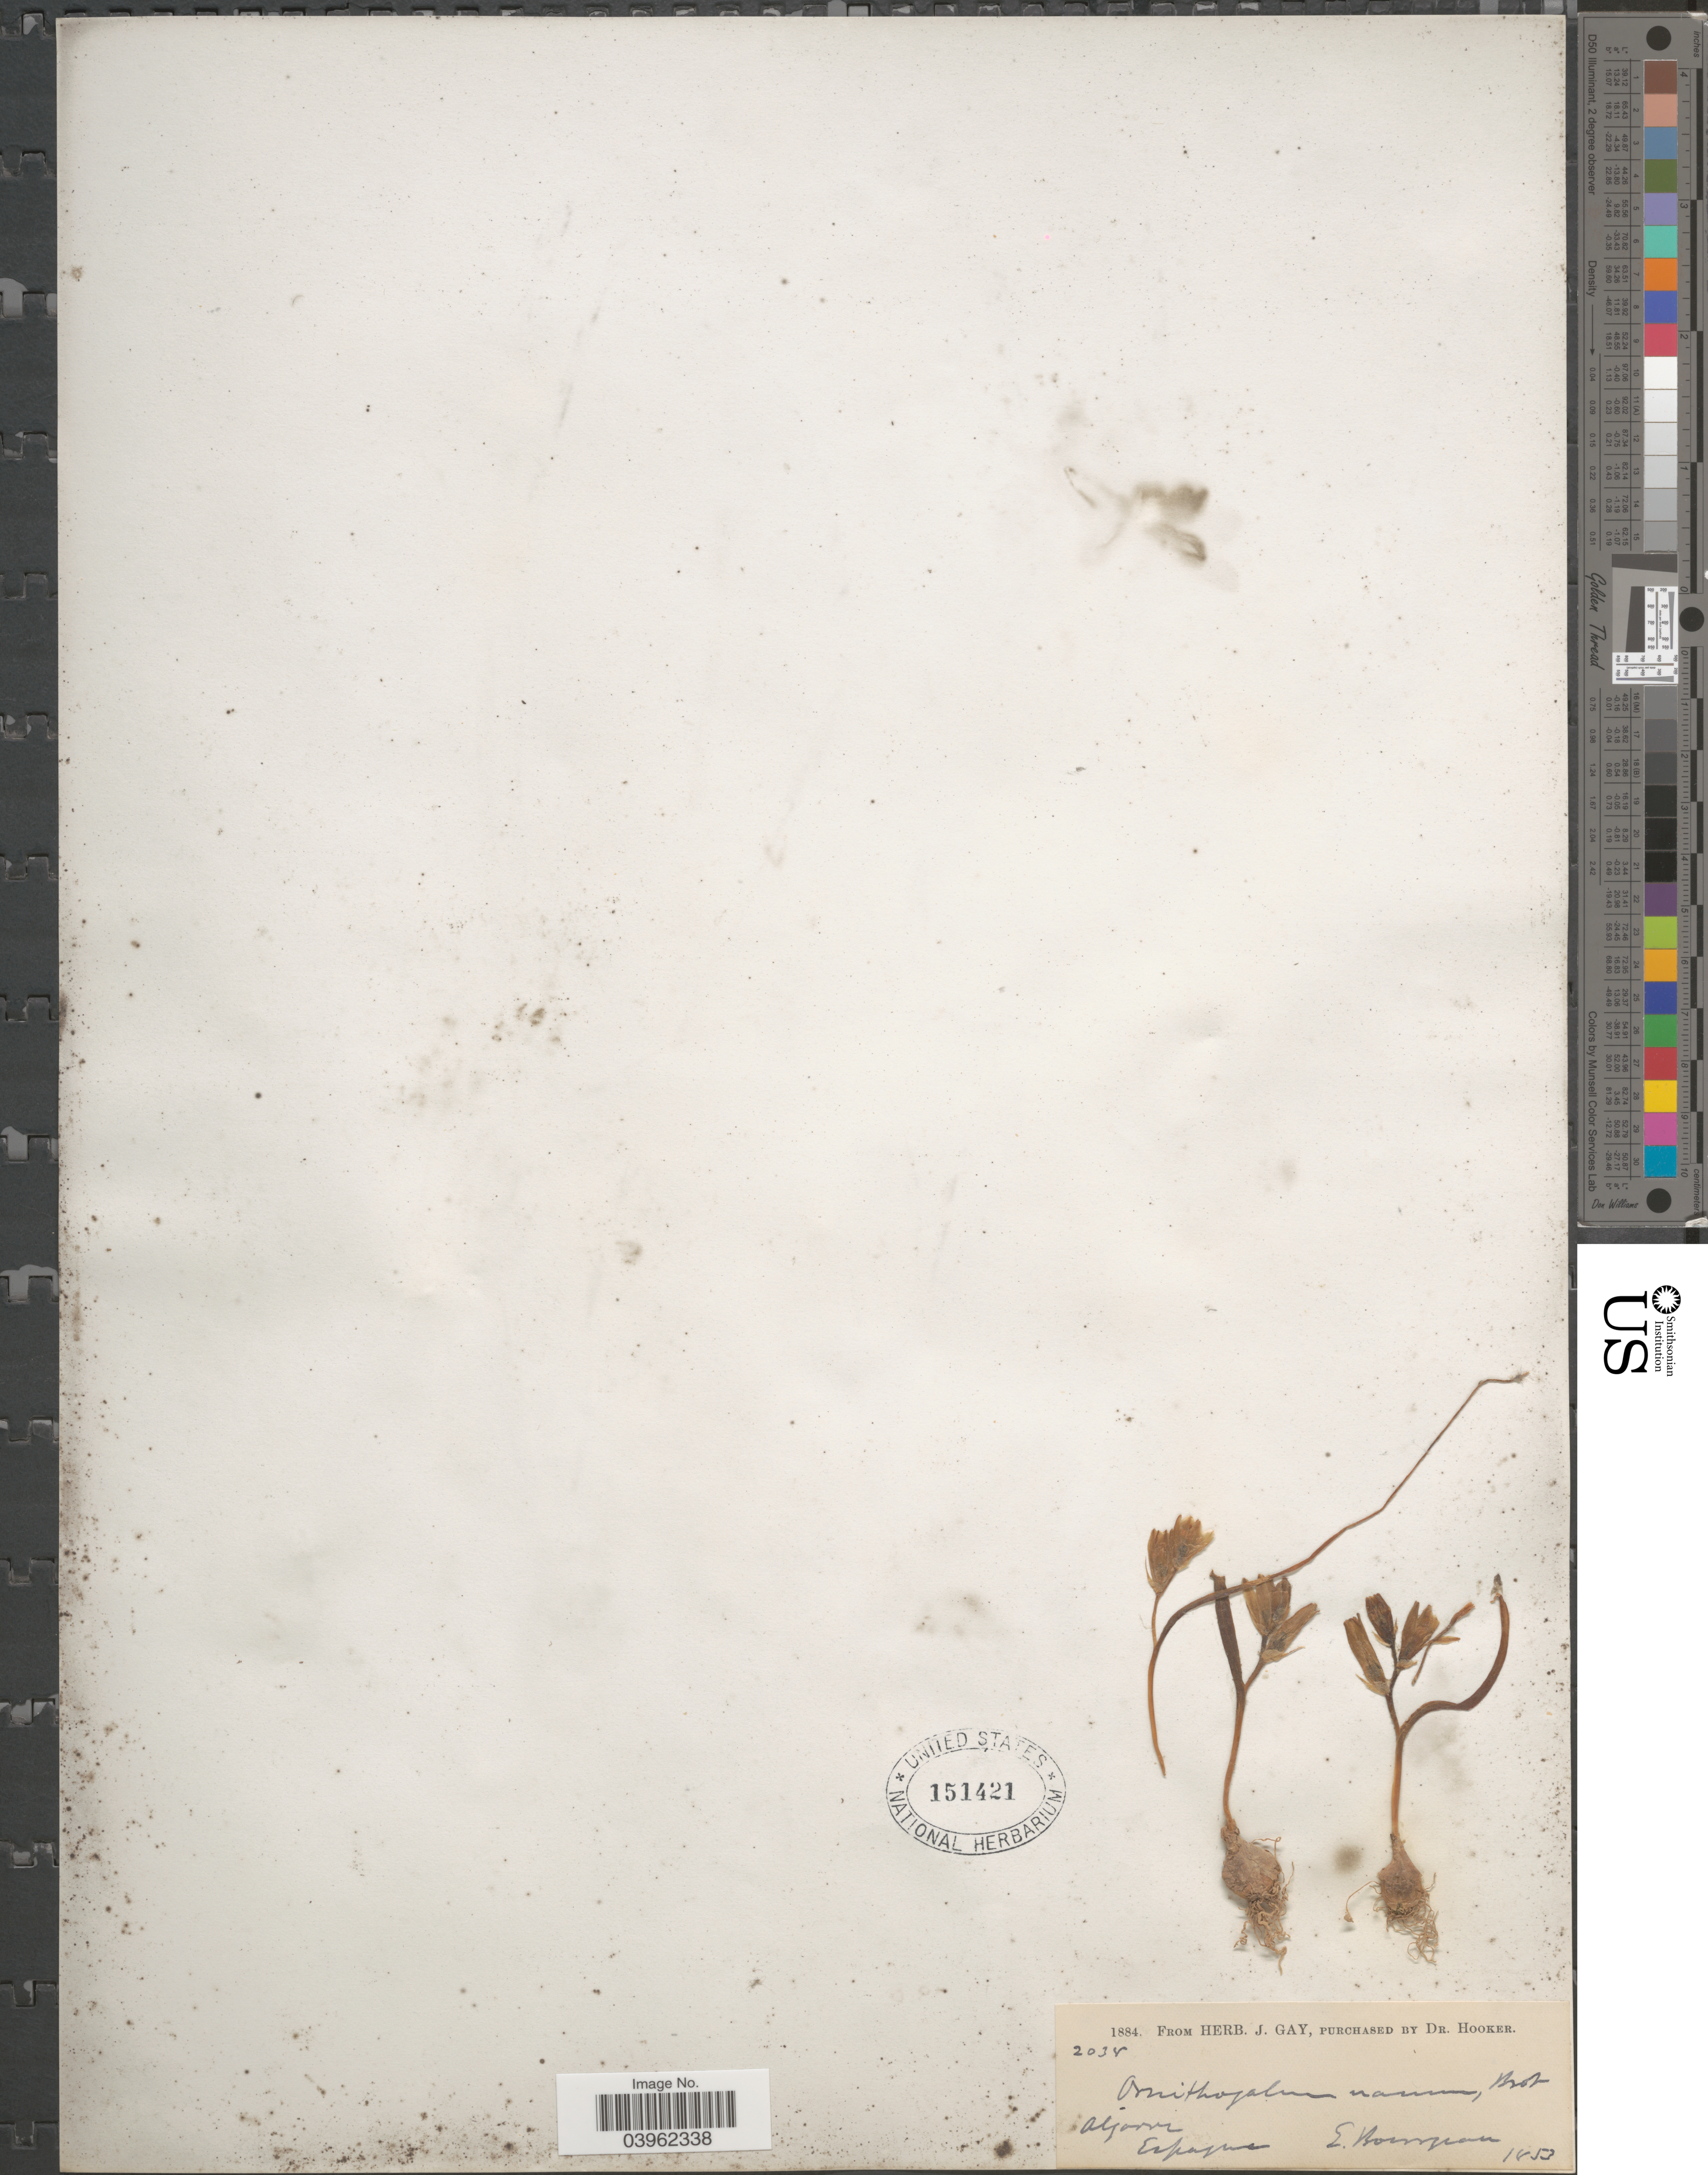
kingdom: Plantae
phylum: Tracheophyta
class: Liliopsida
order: Asparagales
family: Asparagaceae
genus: Ornithogalum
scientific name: Ornithogalum nanum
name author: (Burm. f.) Thunb.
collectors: E. Bourgeau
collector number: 2038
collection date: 1853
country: Spain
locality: Algerri. Espagne.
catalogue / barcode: US 151421